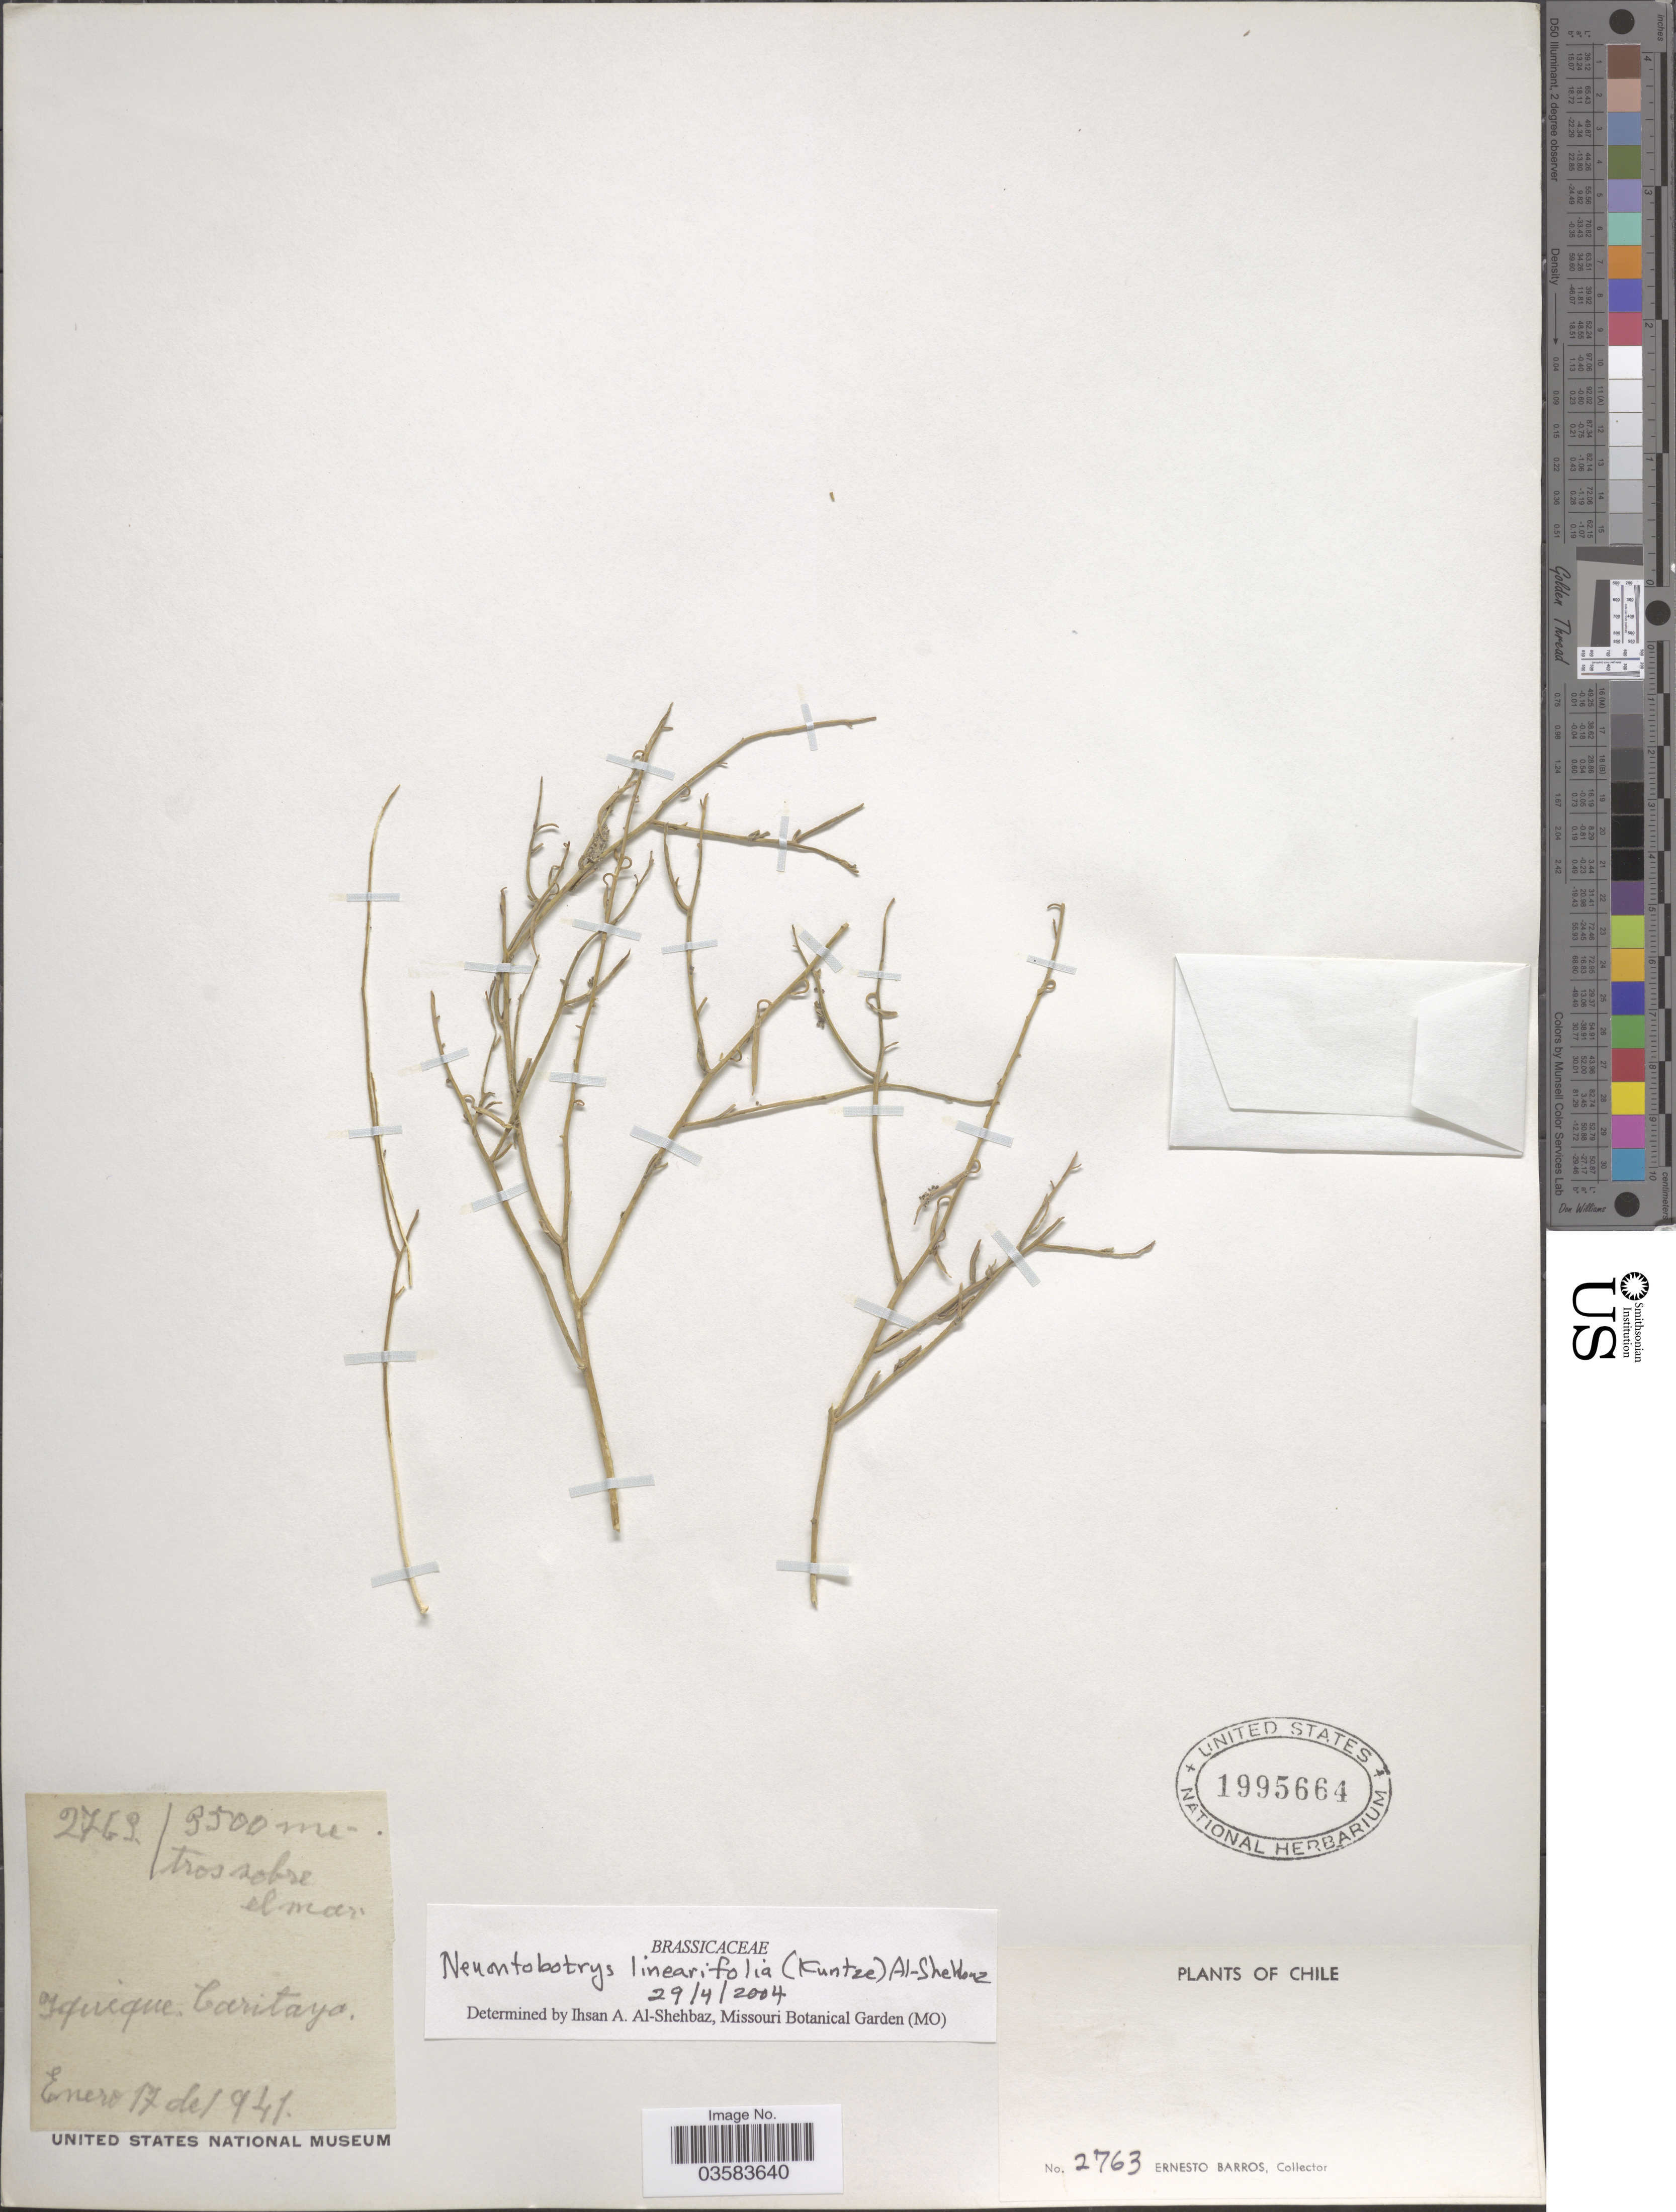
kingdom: Plantae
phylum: Tracheophyta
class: Magnoliopsida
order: Brassicales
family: Brassicaceae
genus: Neuontobotrys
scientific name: Neuontobotrys linearifolius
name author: (Kuntze) Al-Shehbaz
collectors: E. Barros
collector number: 2763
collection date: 1941-01-17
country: Chile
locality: Iquique. Caritaya.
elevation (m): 3500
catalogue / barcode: US 1995664